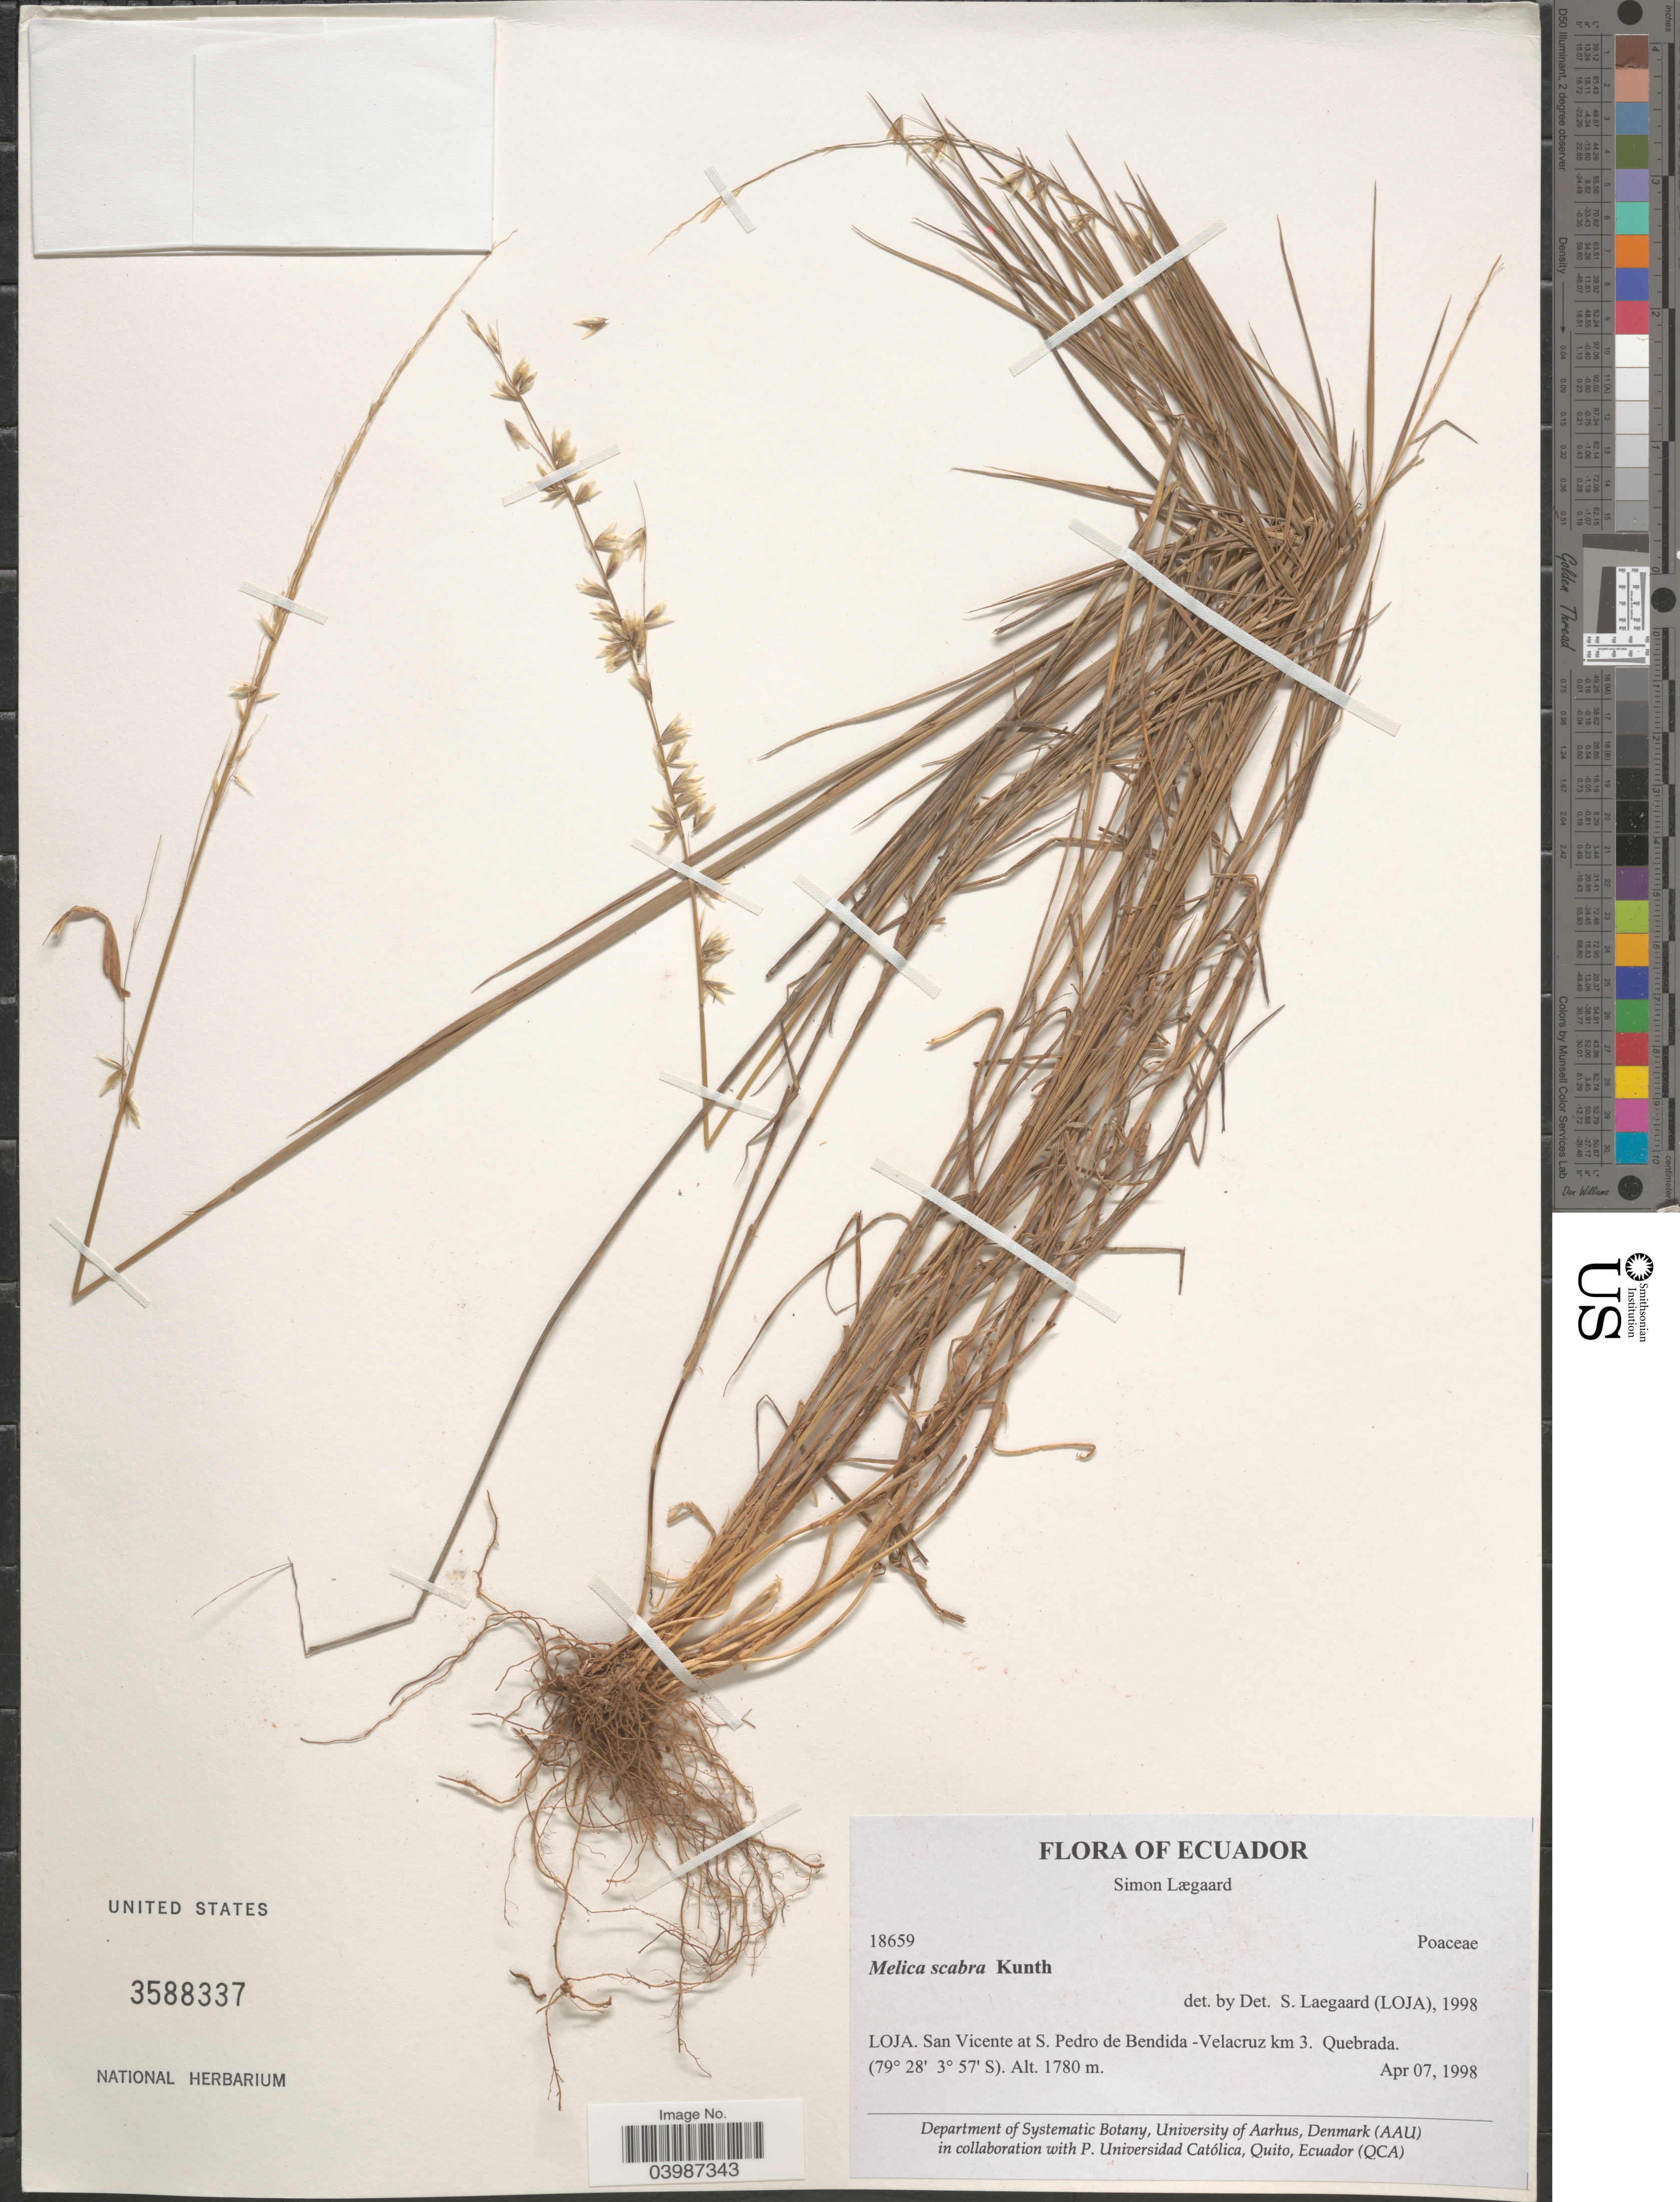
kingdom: Plantae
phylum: Tracheophyta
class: Liliopsida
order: Poales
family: Poaceae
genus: Melica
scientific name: Melica scabra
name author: Kunth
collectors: S. Lægaard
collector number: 18659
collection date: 1998-04-07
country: Ecuador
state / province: Loja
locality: San Vicente at S. Pedro de Bendida - Velacruz km 3. Quebrada.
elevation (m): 1780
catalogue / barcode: US 3588337